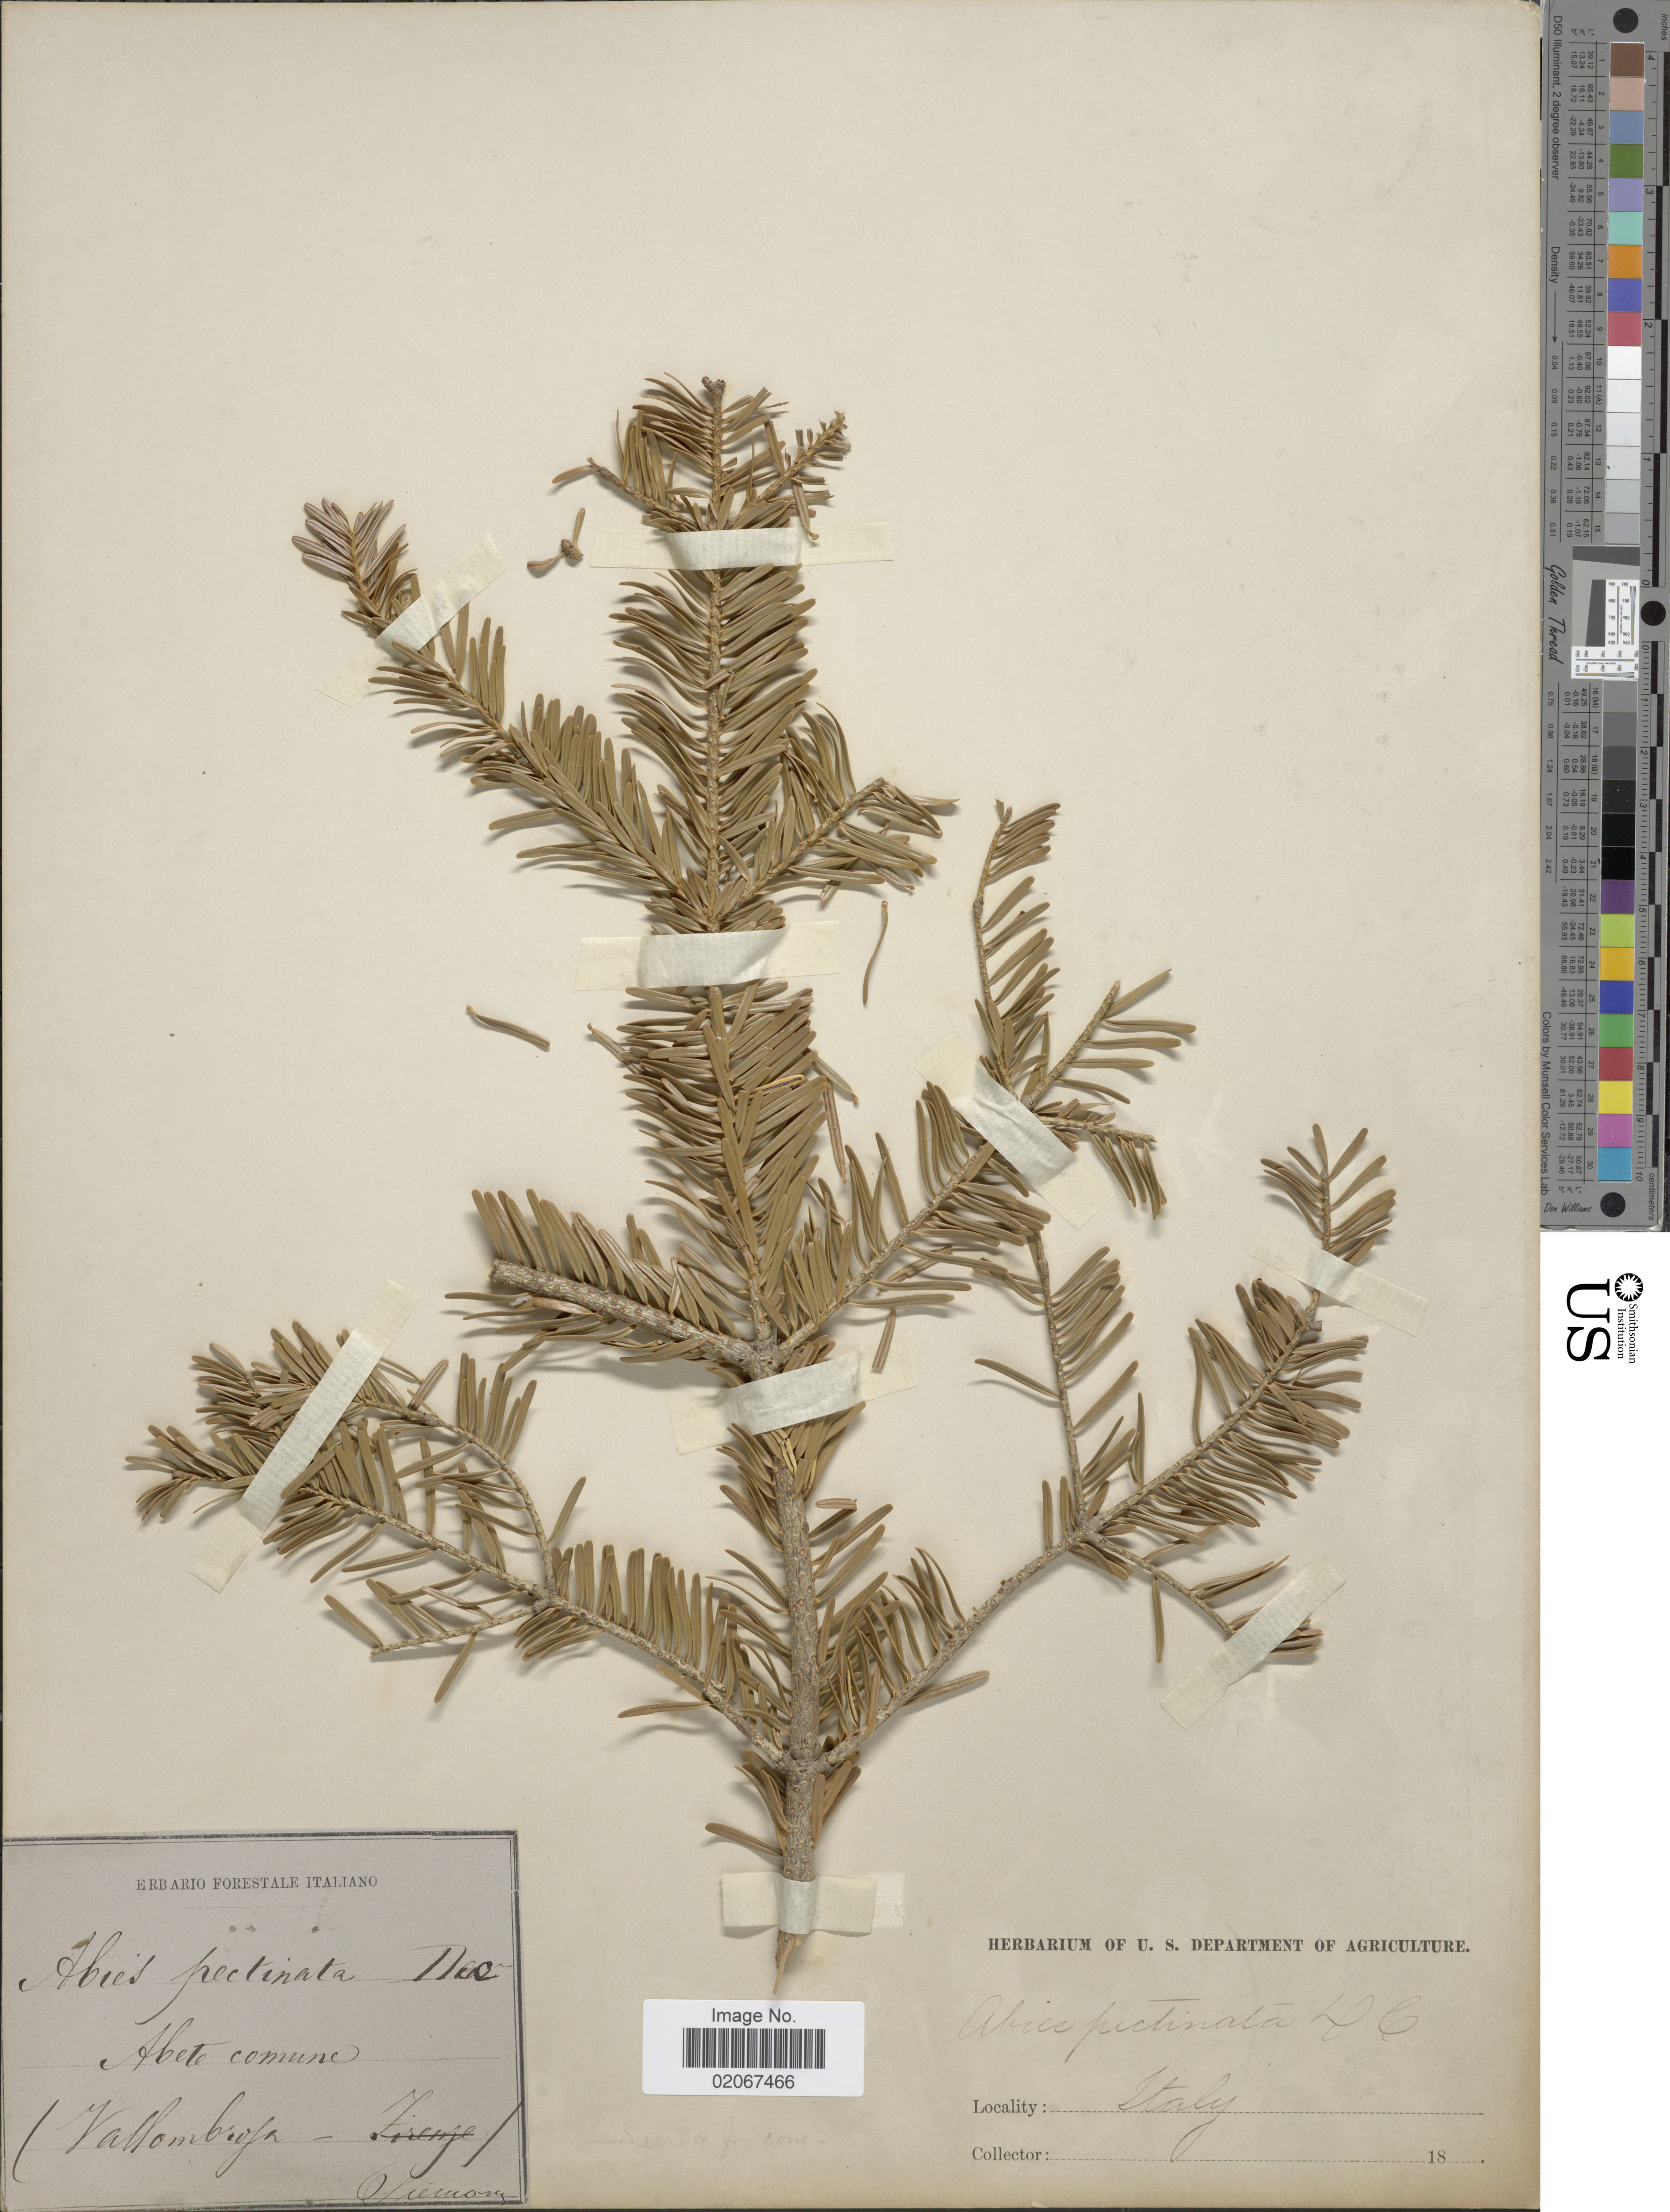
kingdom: Plantae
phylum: Tracheophyta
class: Pinopsida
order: Pinales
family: Pinaceae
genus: Abies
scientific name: Abies pectinata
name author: (Lam.) DC.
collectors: Siemoni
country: Italy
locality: Abete Comune (Vallombrogh [interpreted] ).